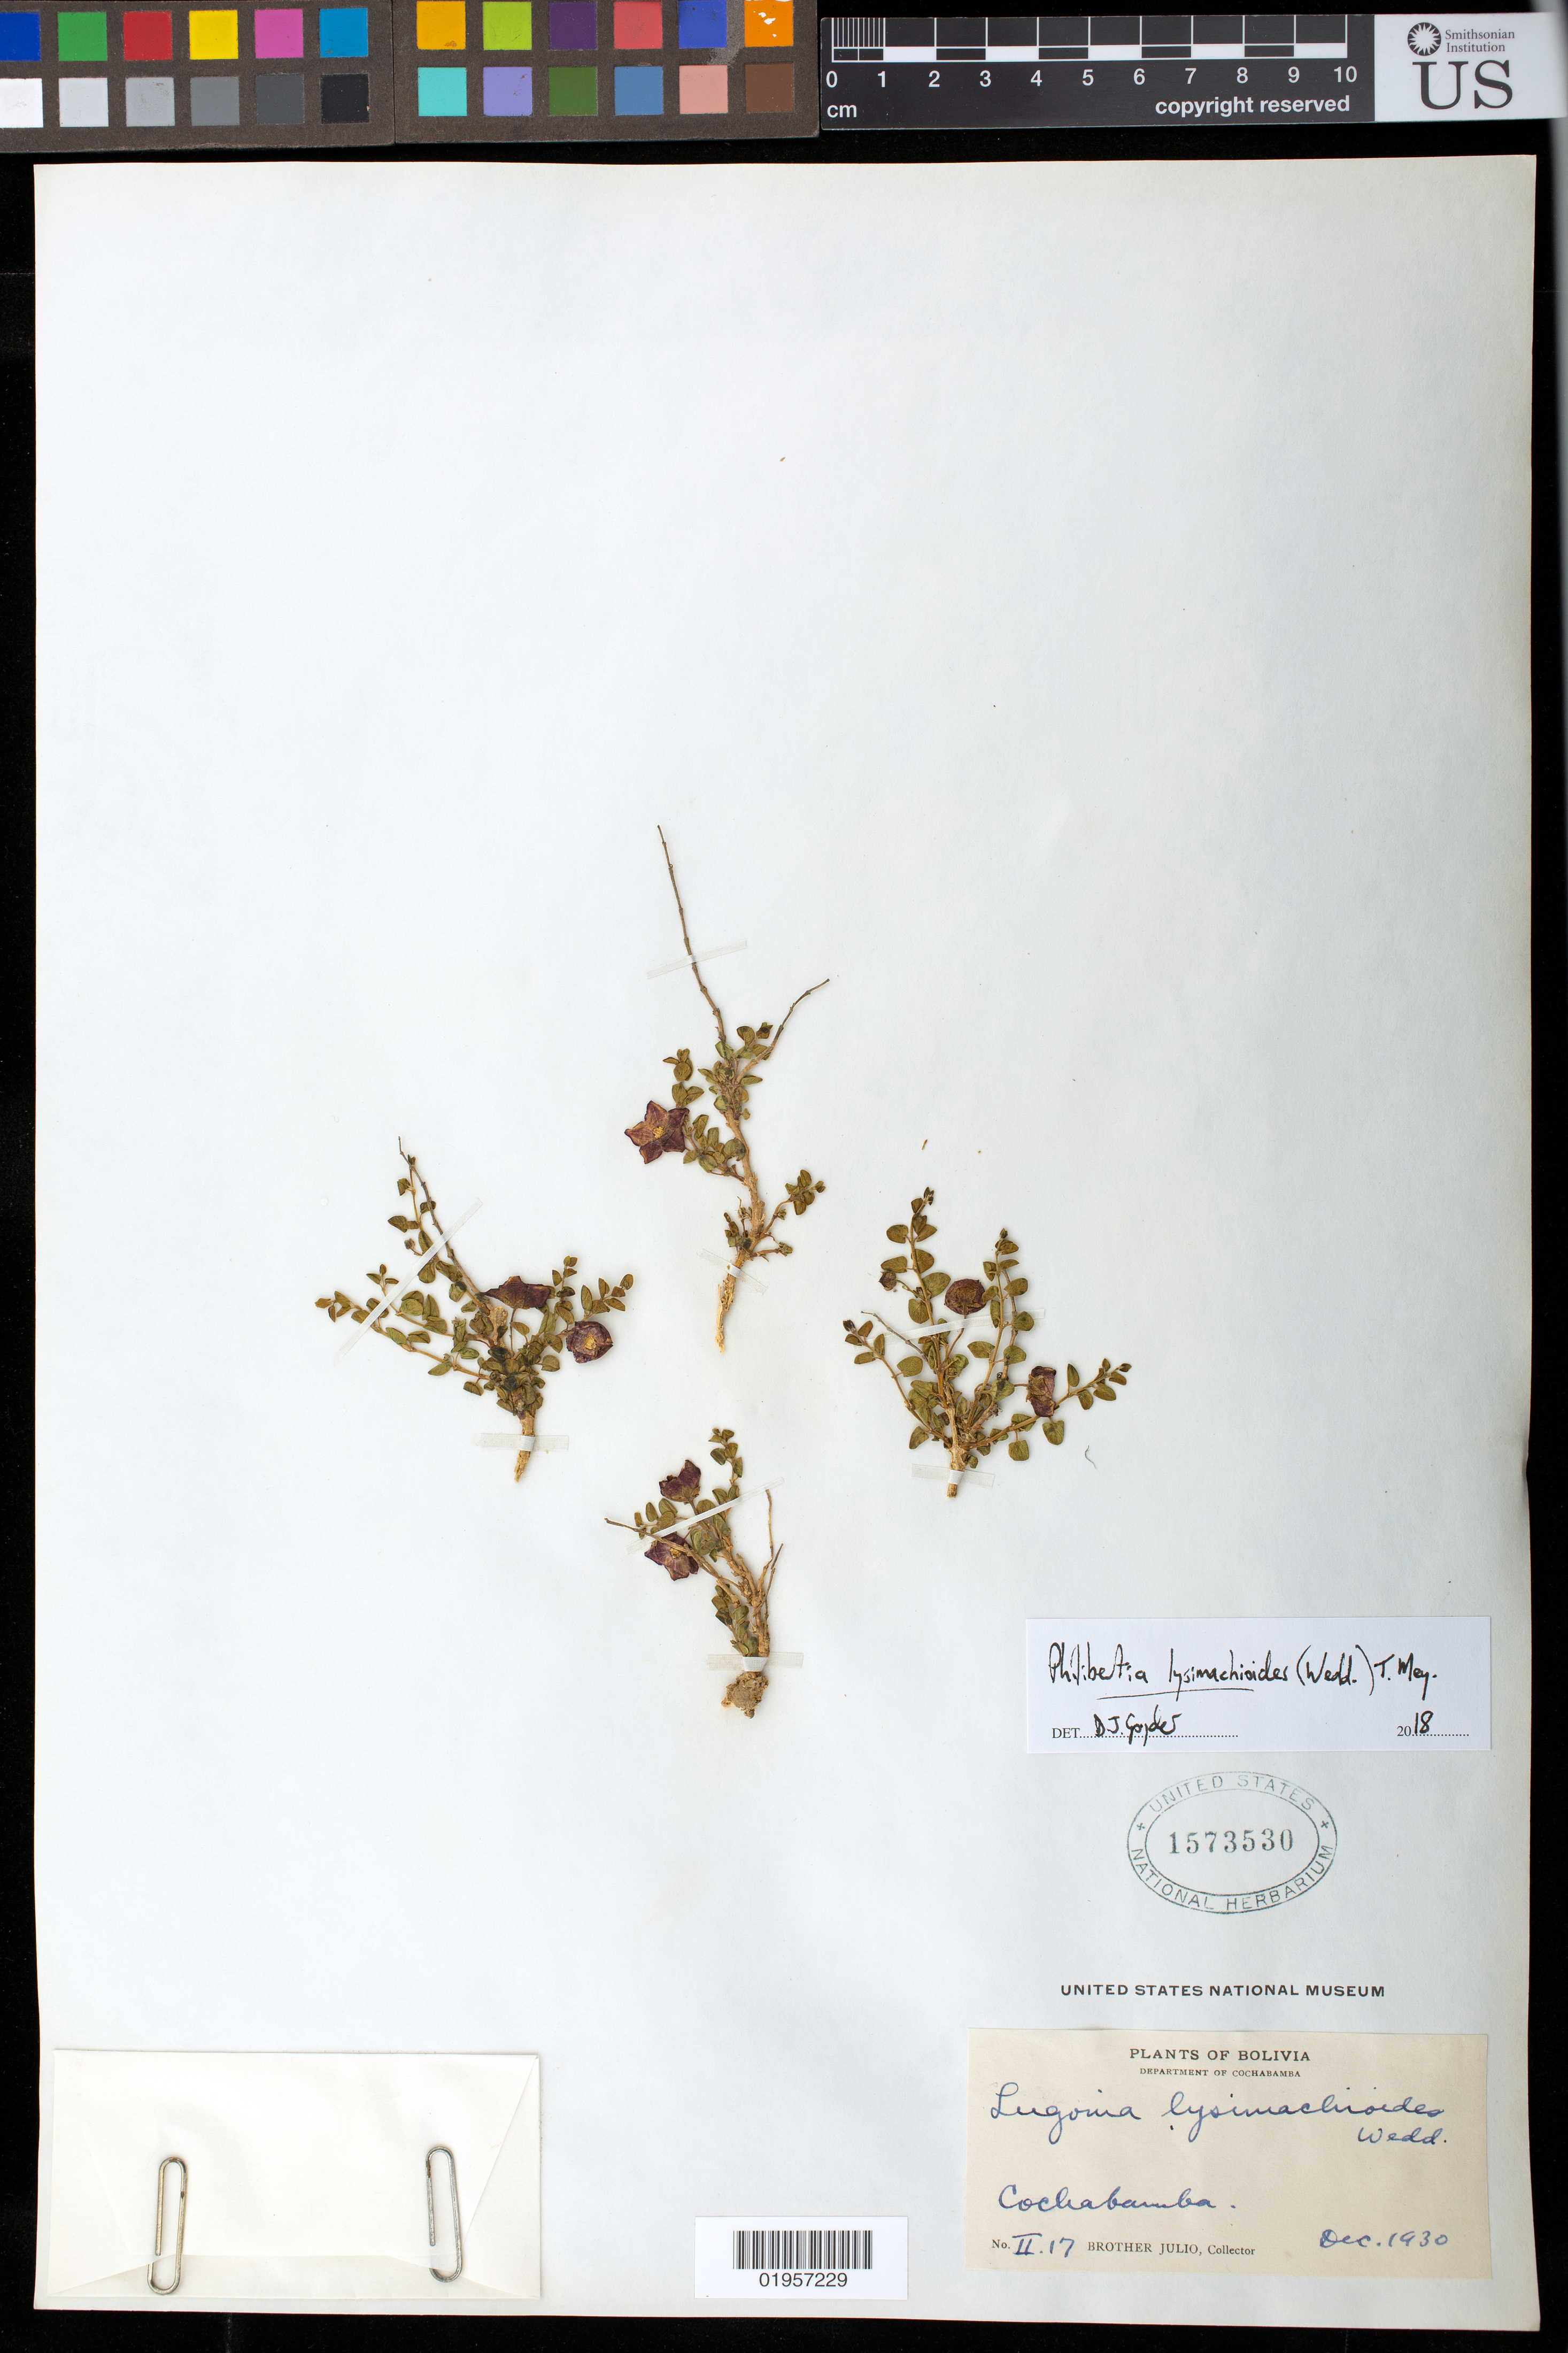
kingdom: Plantae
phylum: Tracheophyta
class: Magnoliopsida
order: Gentianales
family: Apocynaceae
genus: Philibertia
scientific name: Philibertia lysimachioides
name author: (Wedd.) T. Mey.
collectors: Bro. Julio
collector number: II.17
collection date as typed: Dec 1930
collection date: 1930-12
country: Bolivia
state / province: Cochabamba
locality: Cochambamba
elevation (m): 2900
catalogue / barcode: US 1573530